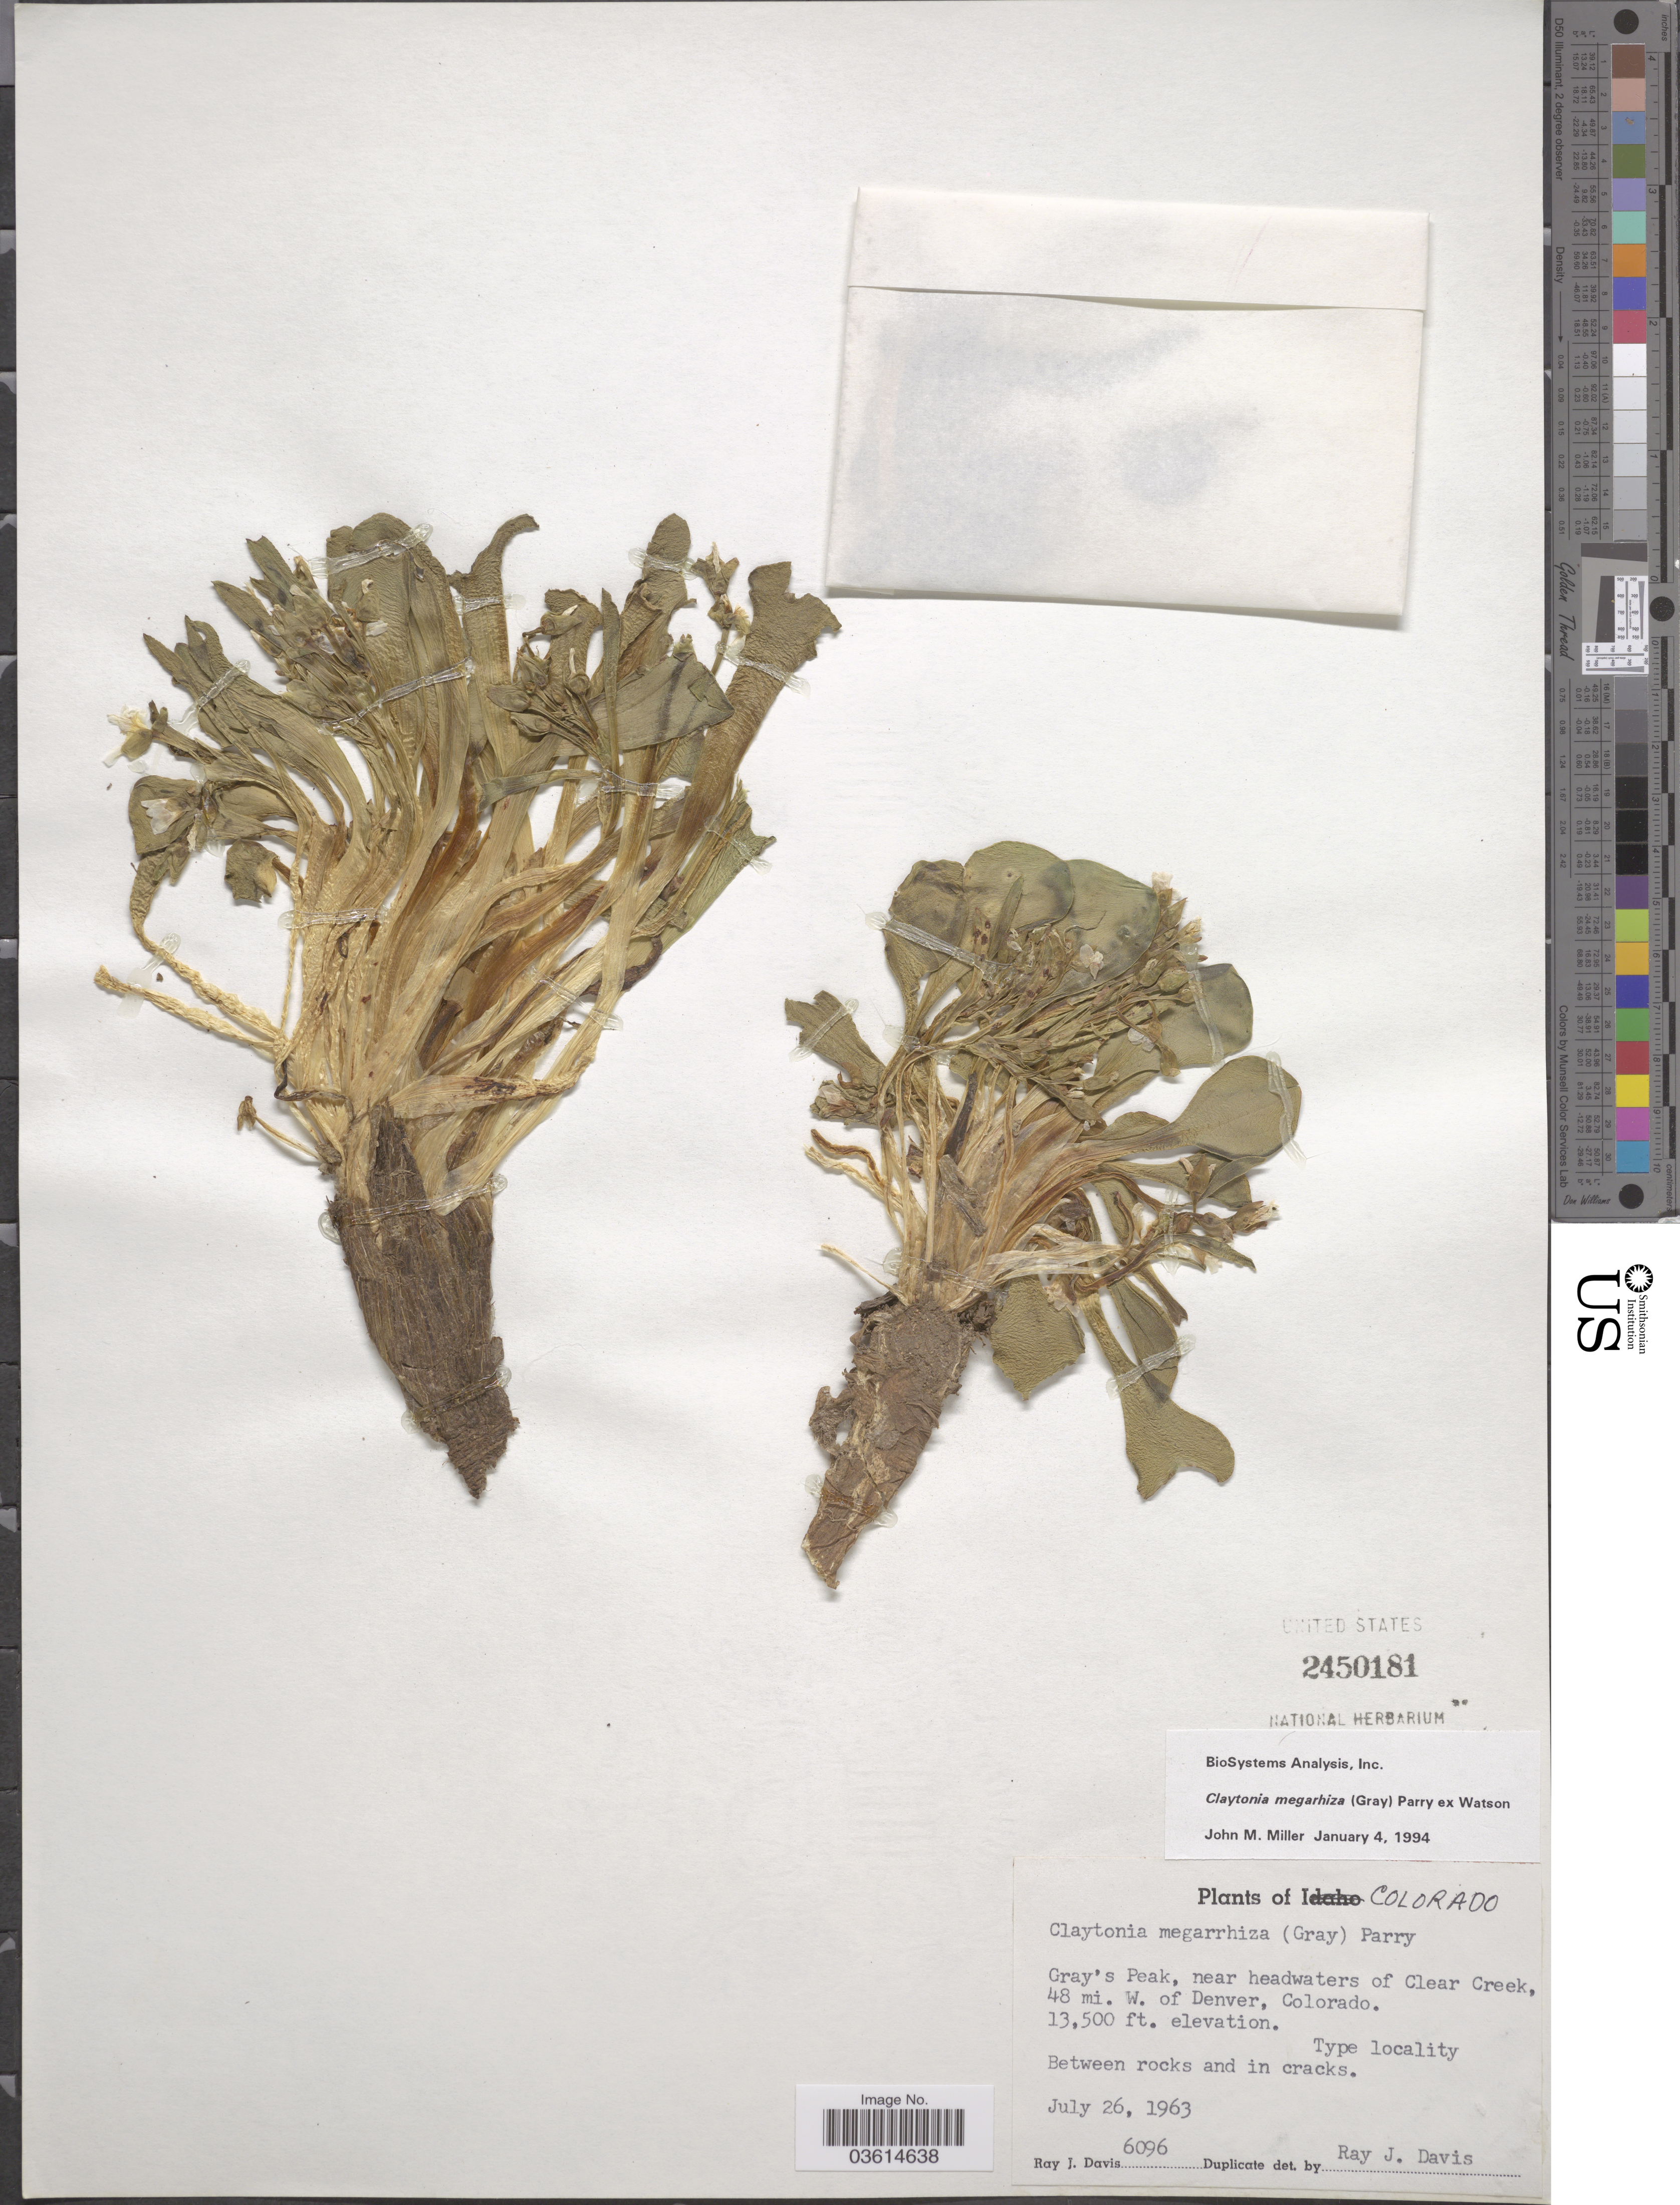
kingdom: Plantae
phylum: Tracheophyta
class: Magnoliopsida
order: Caryophyllales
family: Montiaceae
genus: Claytonia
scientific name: Claytonia megarhiza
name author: (A. Gray) Parry ex S. Watson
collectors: R. Davis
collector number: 6096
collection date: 1963-07-26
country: United States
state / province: Colorado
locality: Gray's Peak, near headwaters of Clear Creek, 48 mi. W. of Denver.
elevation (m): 4115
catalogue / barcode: US 2450181